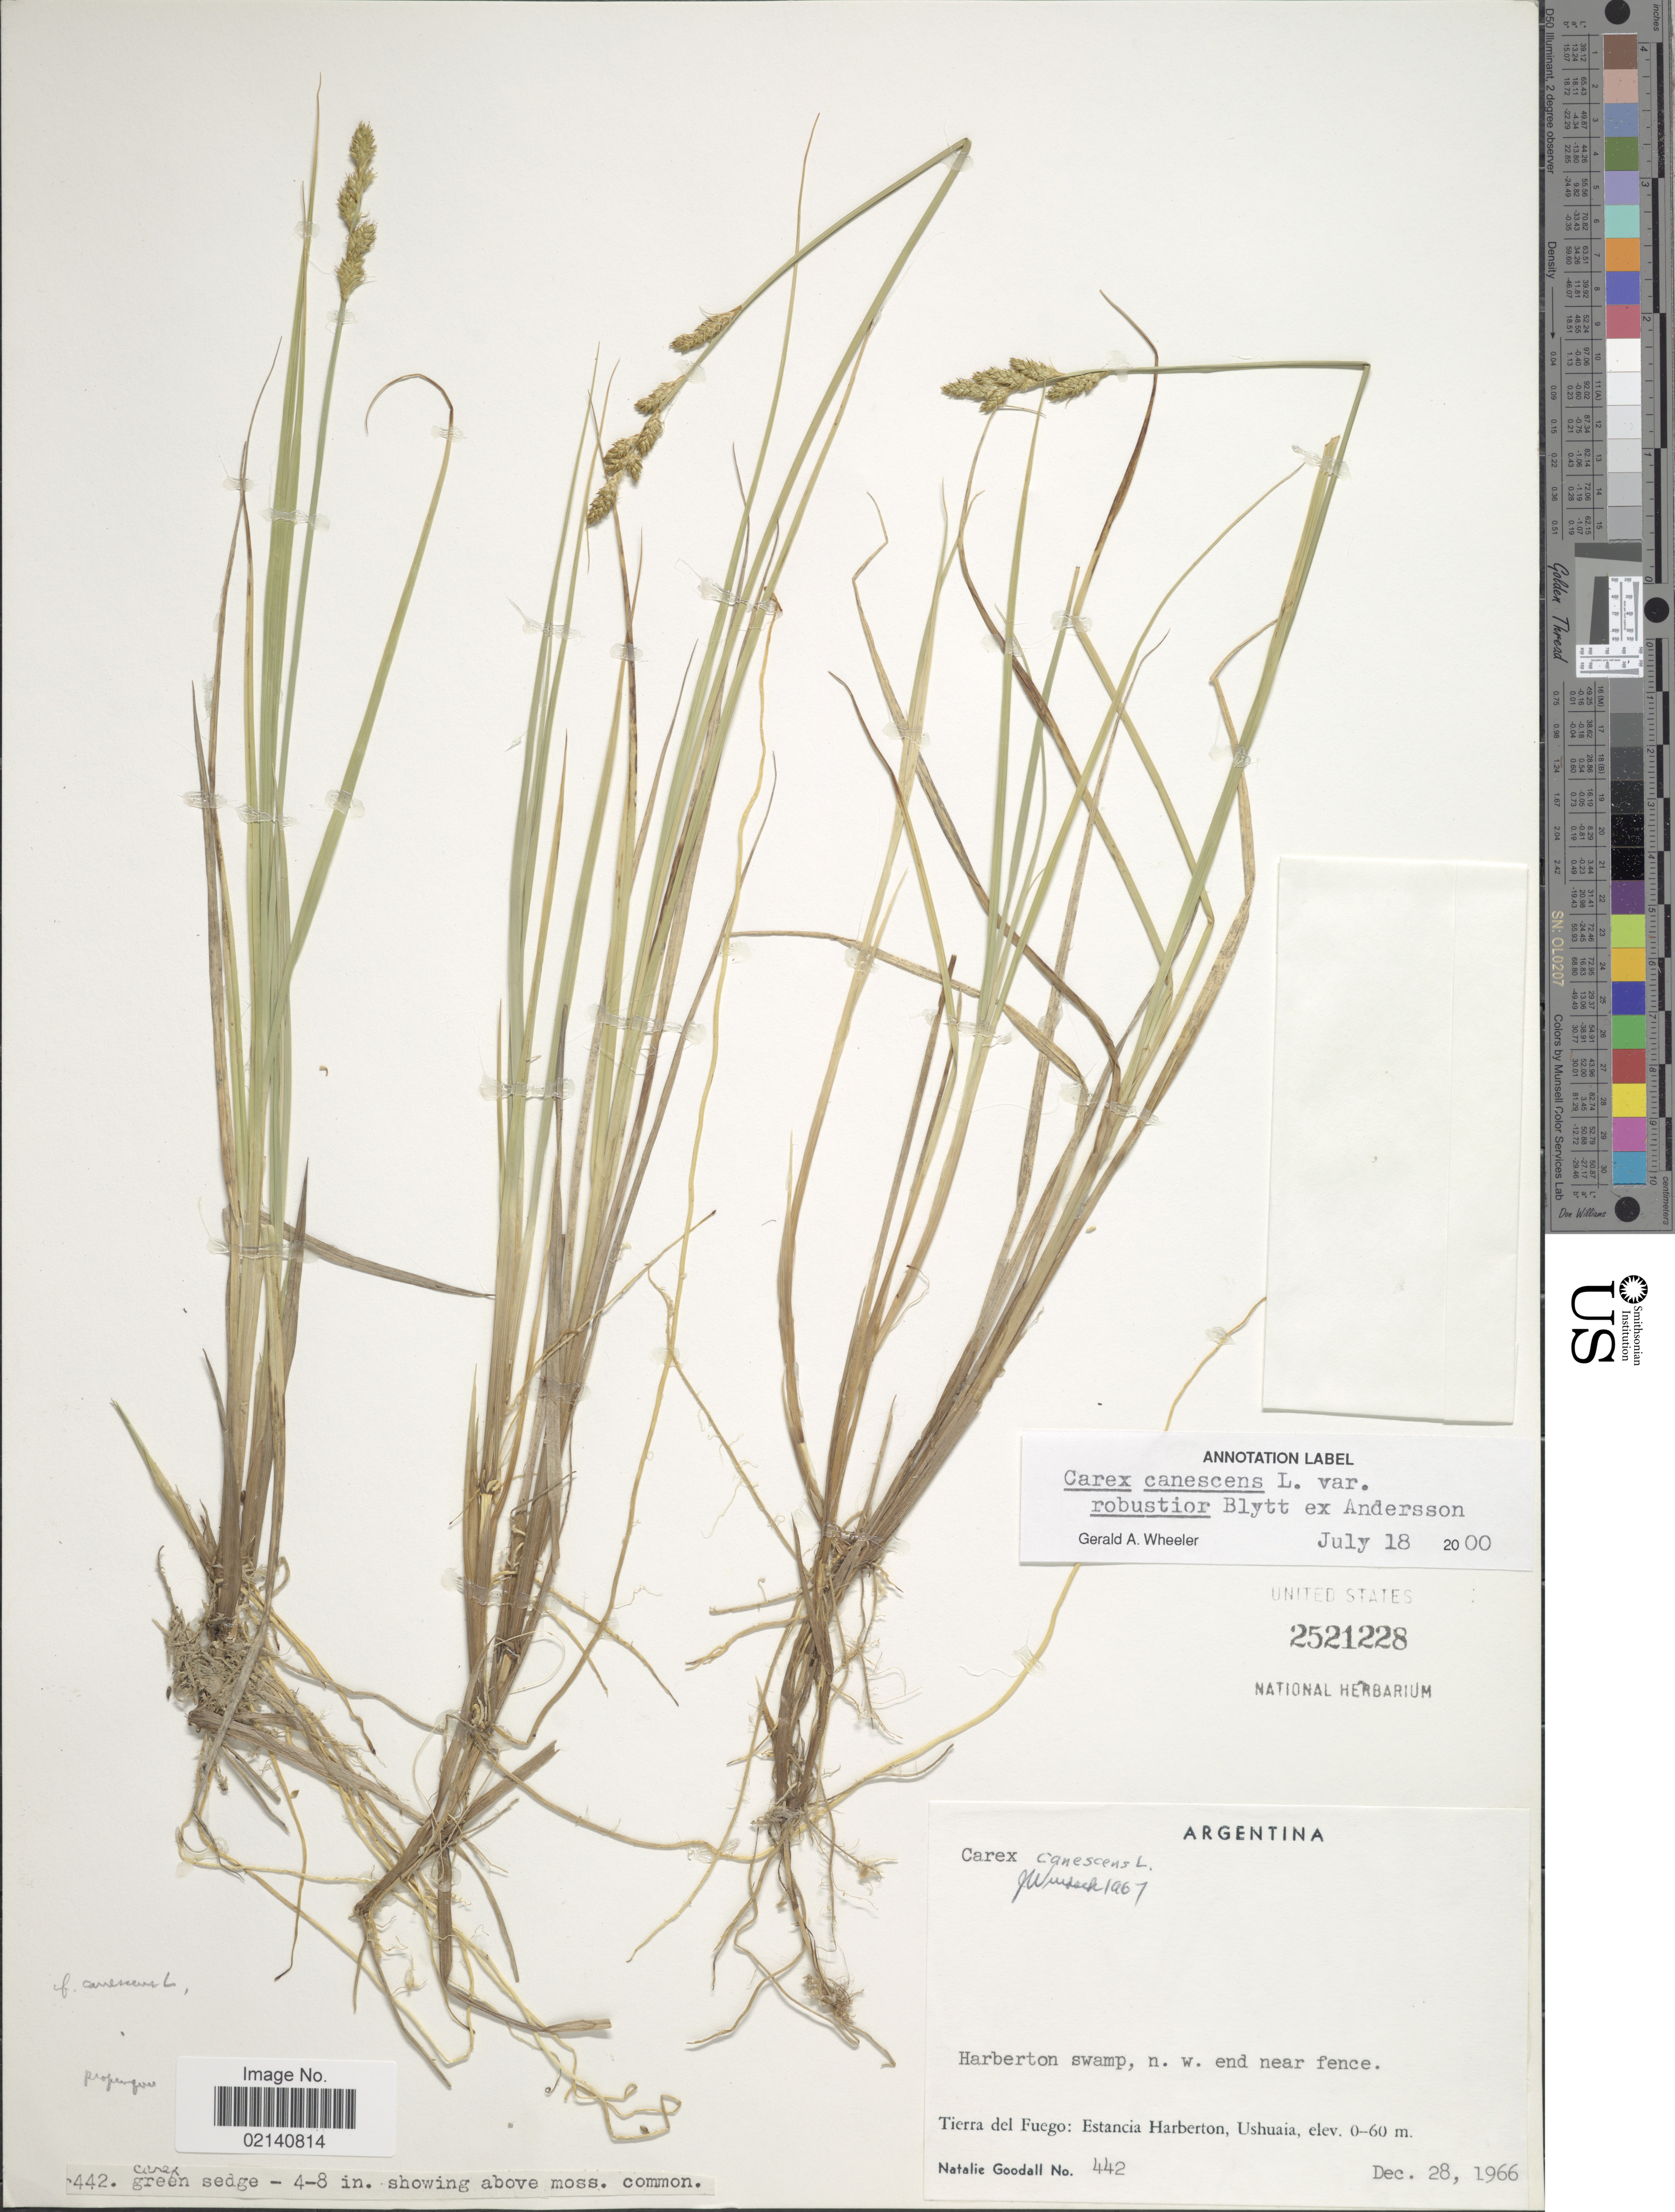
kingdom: Plantae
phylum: Tracheophyta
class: Liliopsida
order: Poales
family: Cyperaceae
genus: Carex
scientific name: Carex canescens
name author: L.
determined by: Jiménez-Mejías, P.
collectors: N. Goodall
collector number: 442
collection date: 1966-12-28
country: Argentina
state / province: Tierra del Fuego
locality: Estancia Harberton, Ushuaia, Harberton swamp, n.w. end near fence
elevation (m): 0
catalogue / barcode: US 2521228